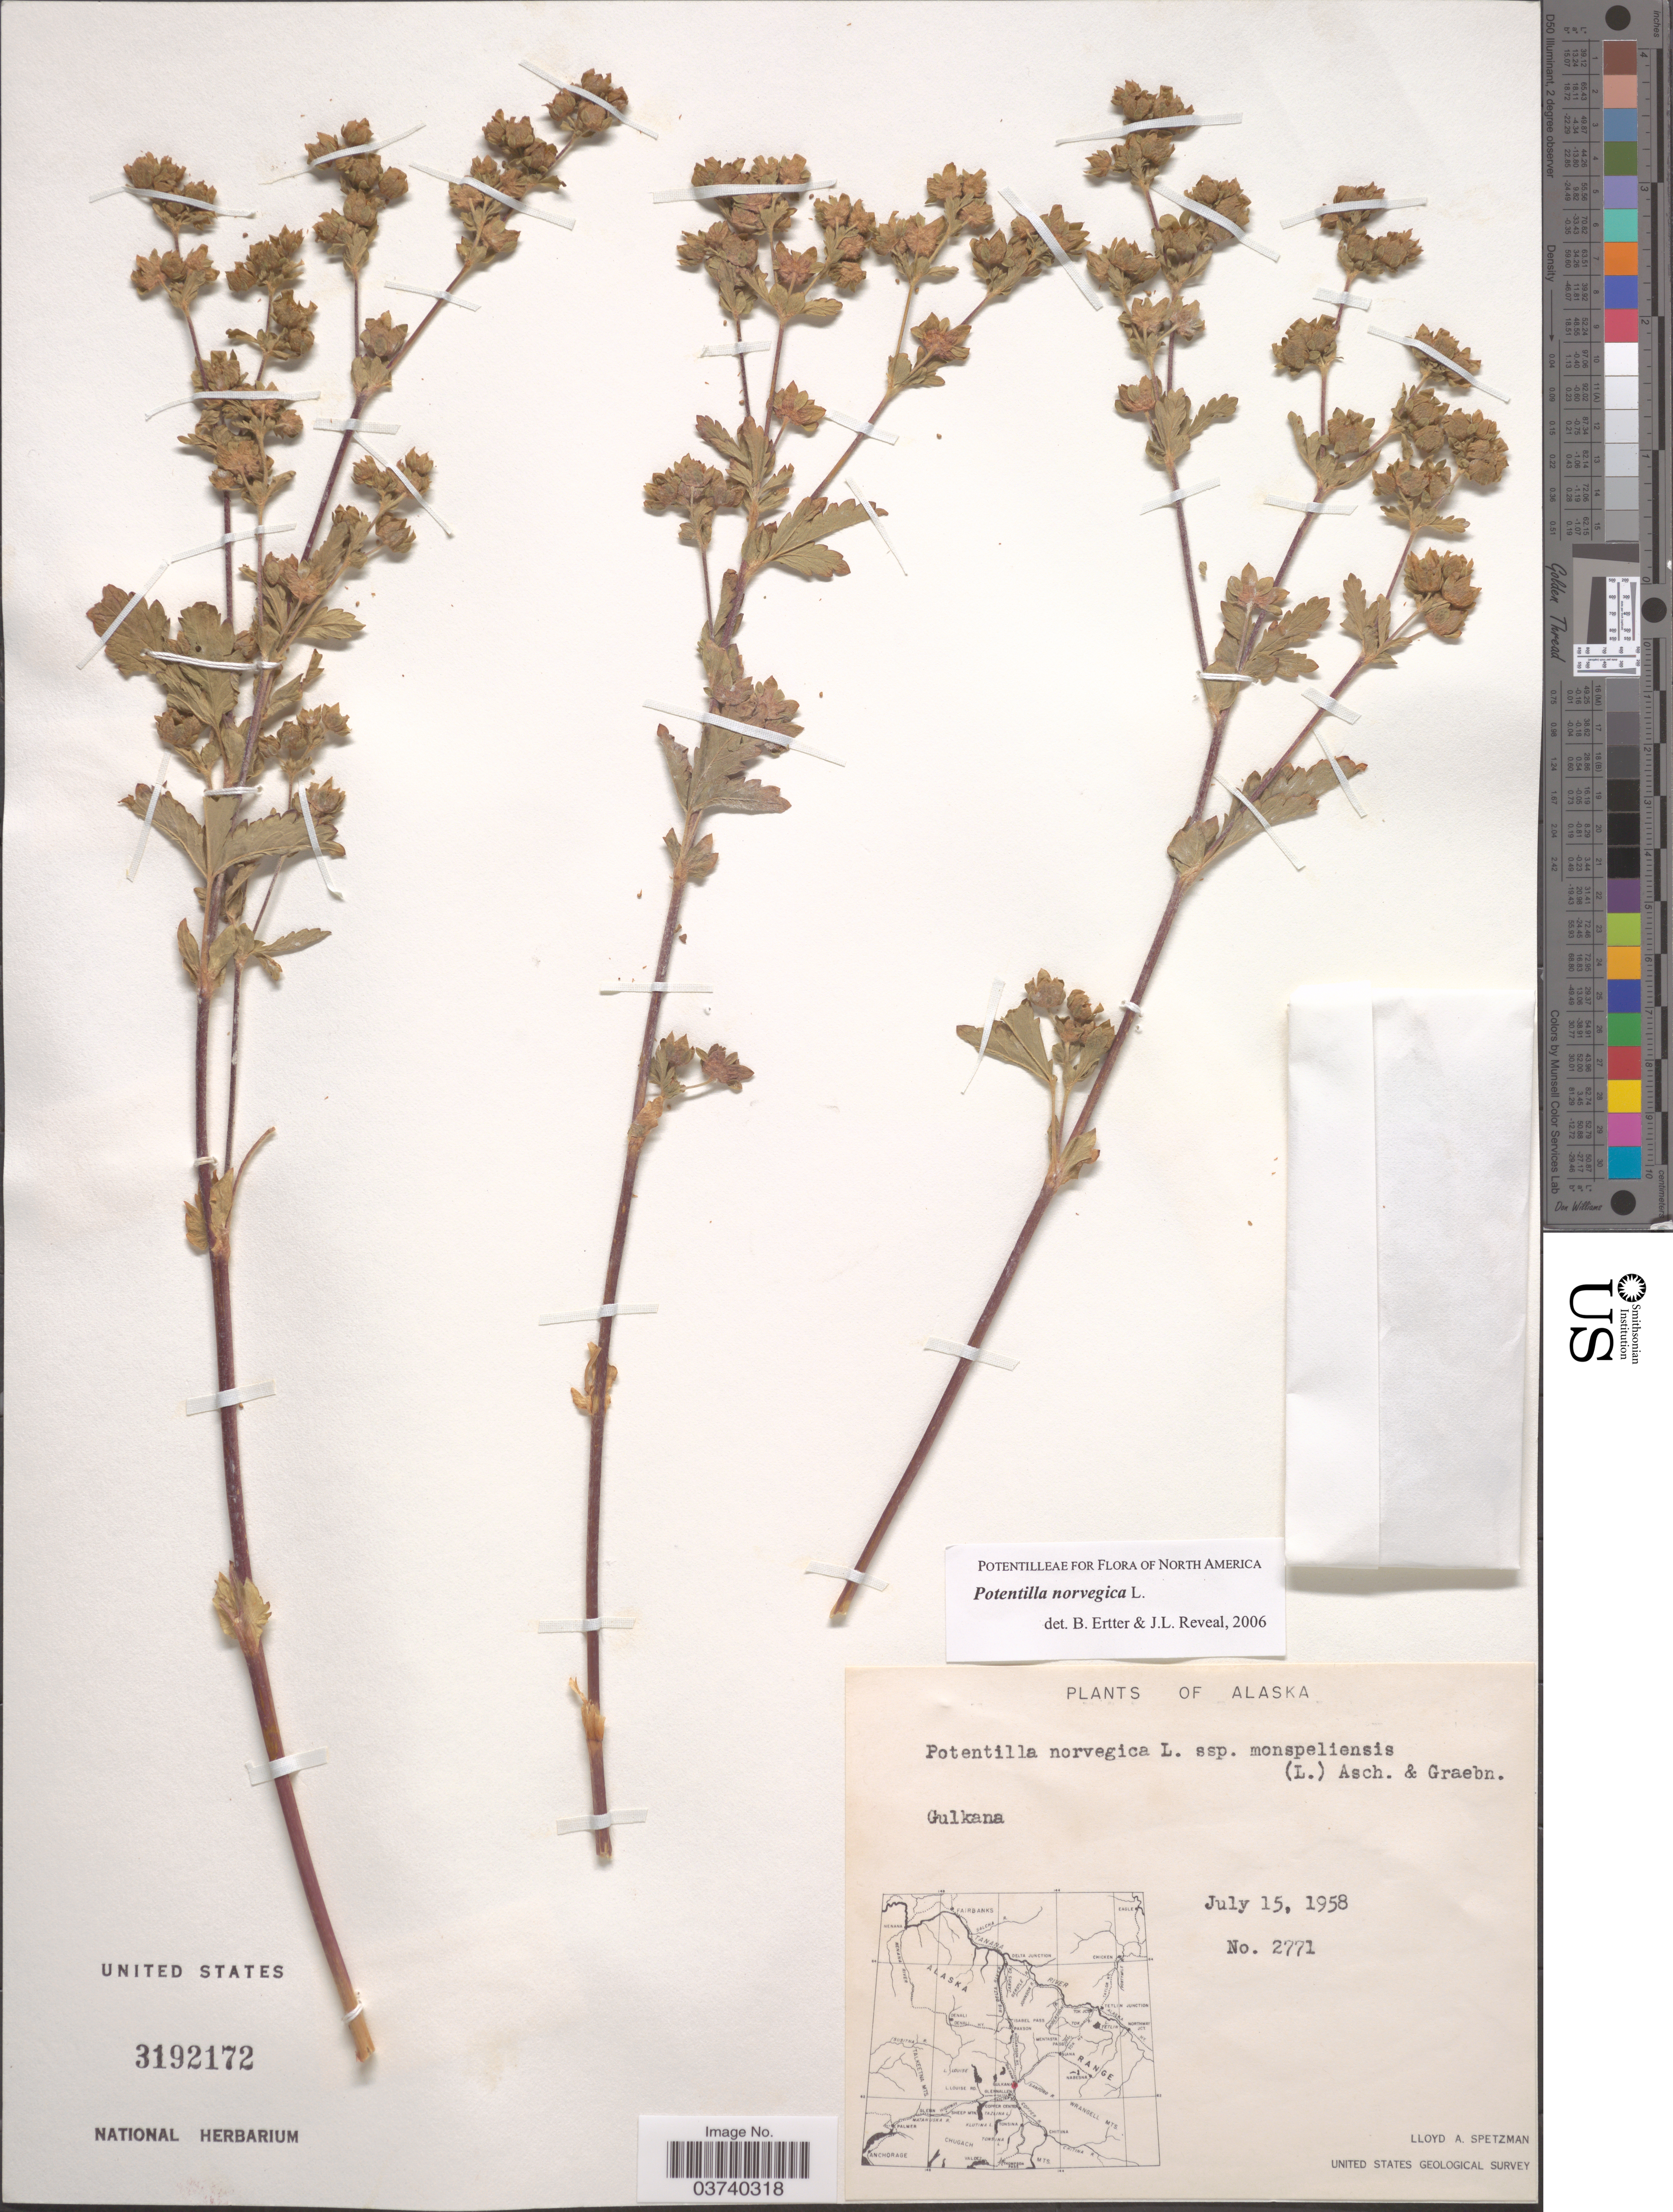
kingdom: Plantae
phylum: Tracheophyta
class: Magnoliopsida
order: Rosales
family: Rosaceae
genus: Potentilla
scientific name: Potentilla norvegica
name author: L.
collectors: L. Spetzman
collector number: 2771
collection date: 1958-07-15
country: United States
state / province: Alaska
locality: Gulkana.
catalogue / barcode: US 3192172